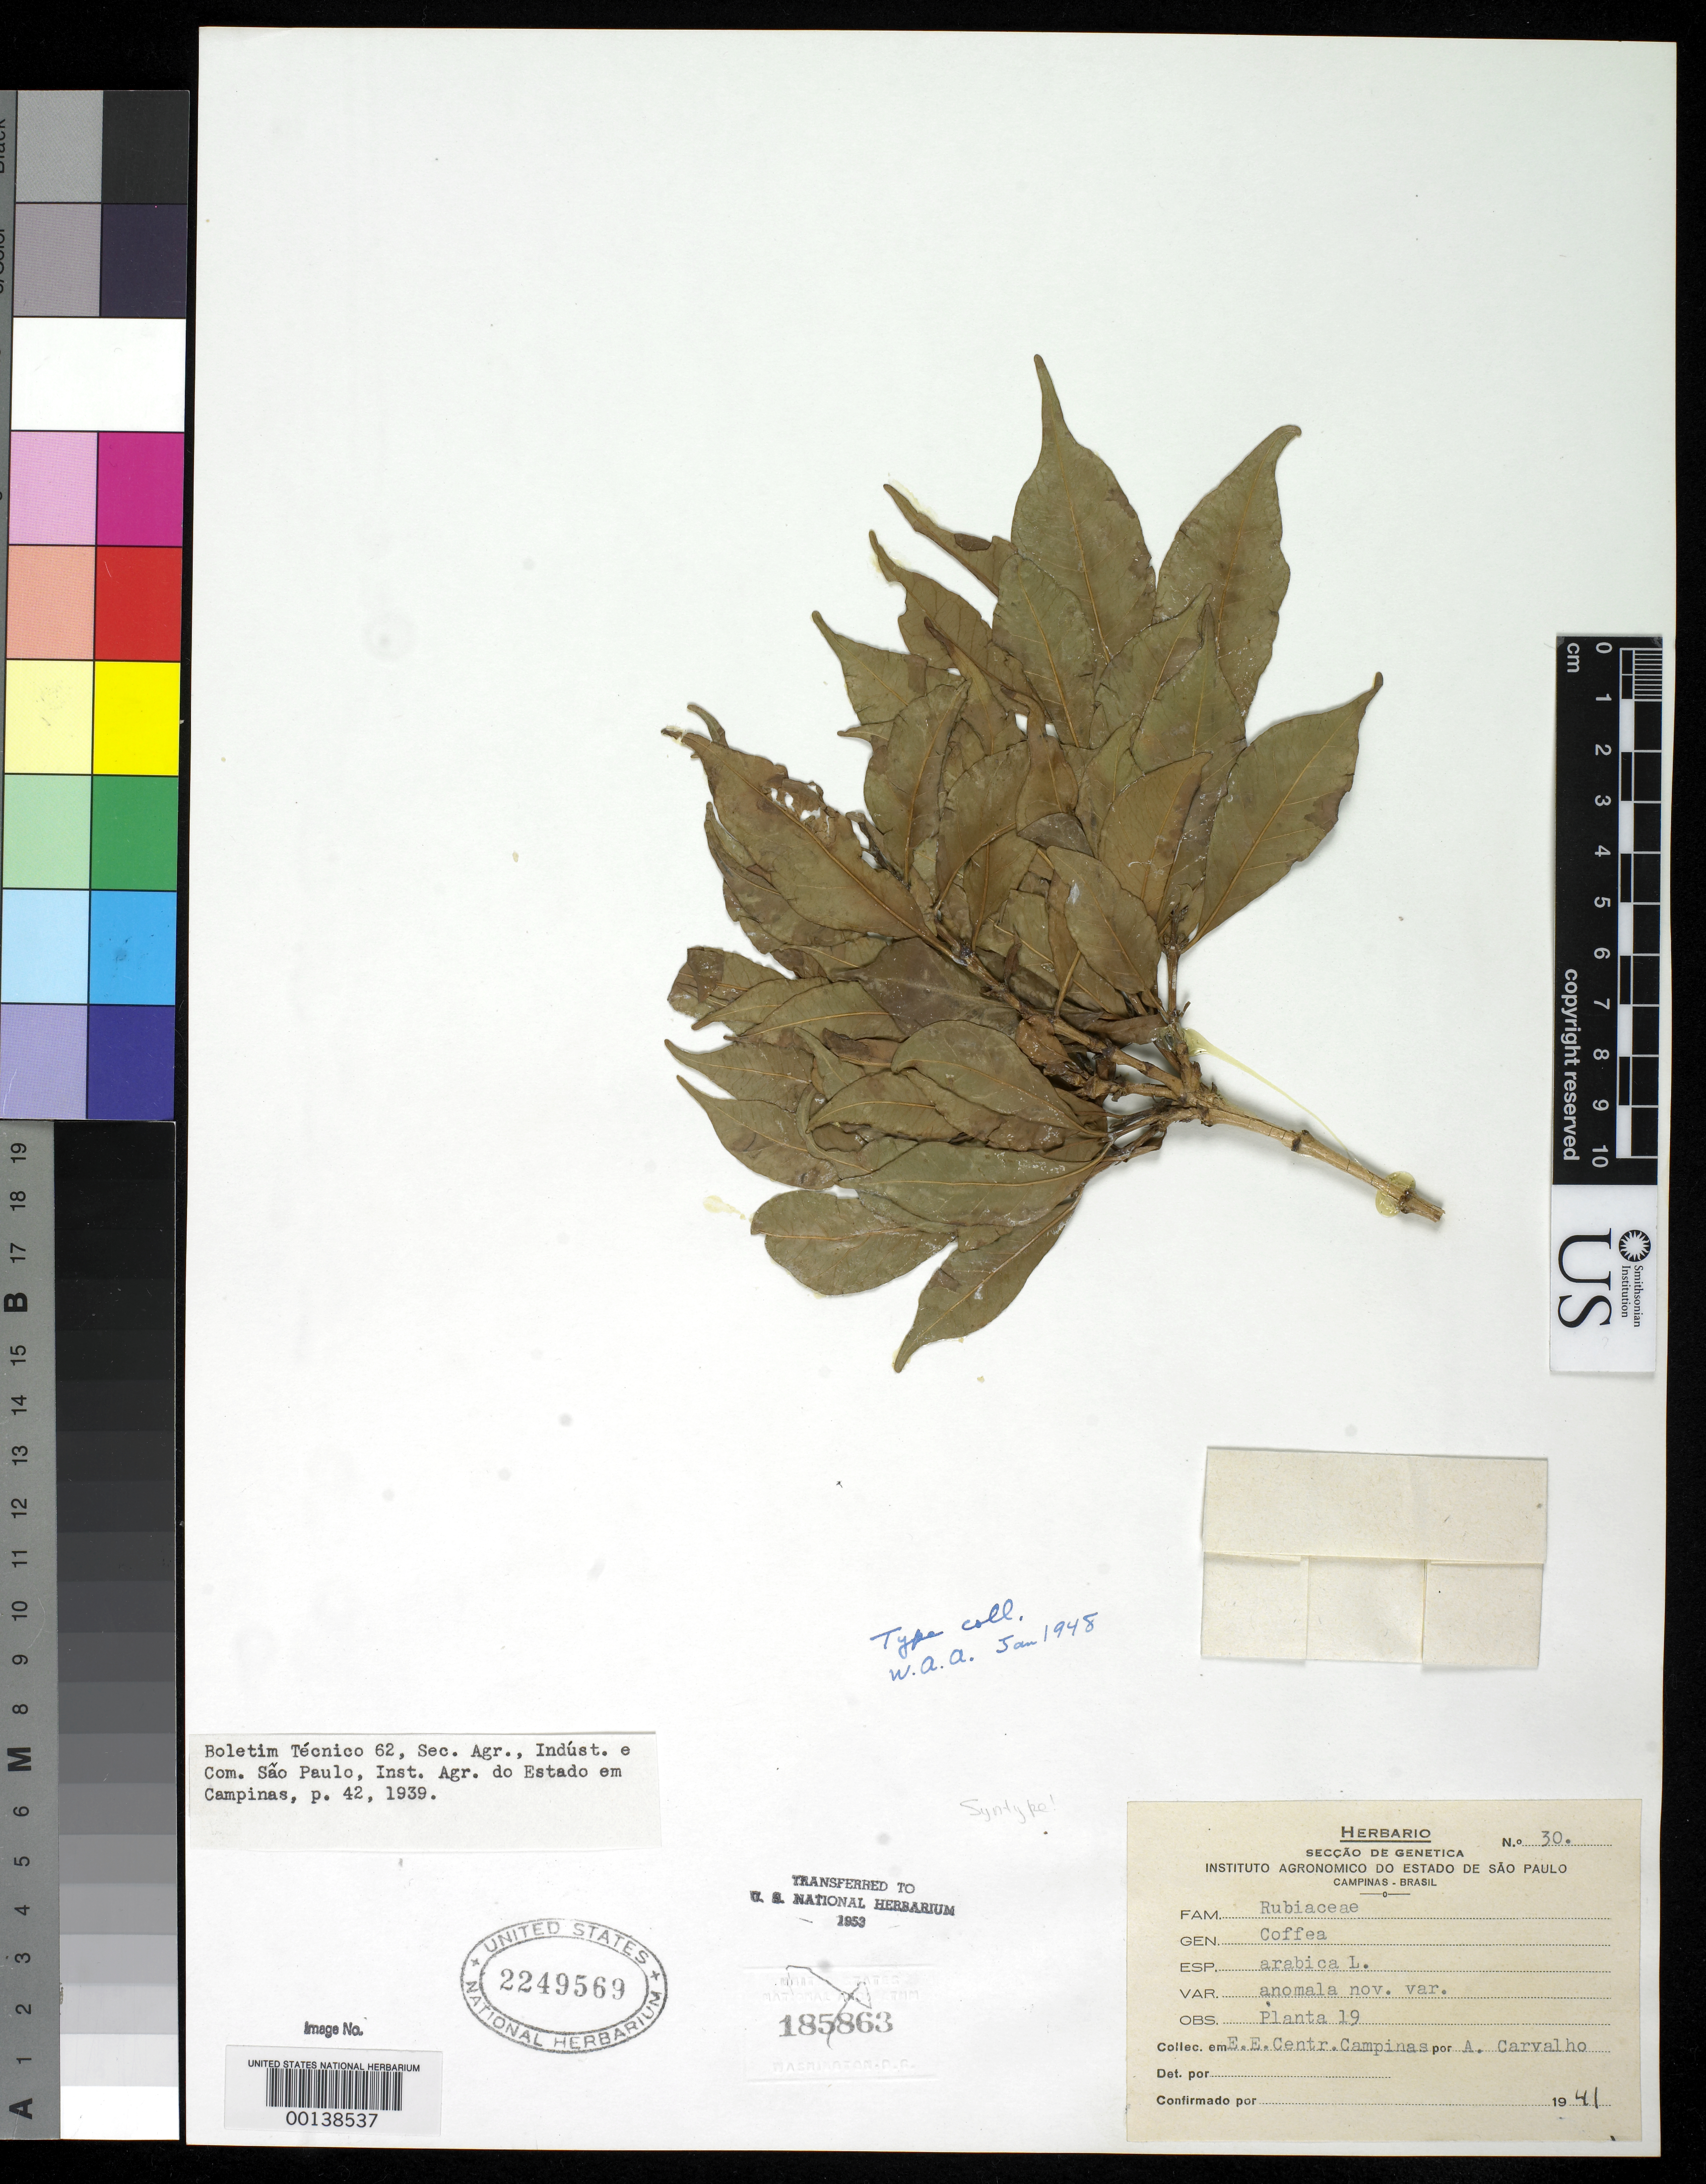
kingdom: Plantae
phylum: Tracheophyta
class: Magnoliopsida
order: Gentianales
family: Rubiaceae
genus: Coffea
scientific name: Coffea arabica var. anomala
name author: Krug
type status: Syntype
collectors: A. Carvalho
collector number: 30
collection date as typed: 1941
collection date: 1941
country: Brazil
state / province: São Paulo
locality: Campinas.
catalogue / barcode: US 2249569